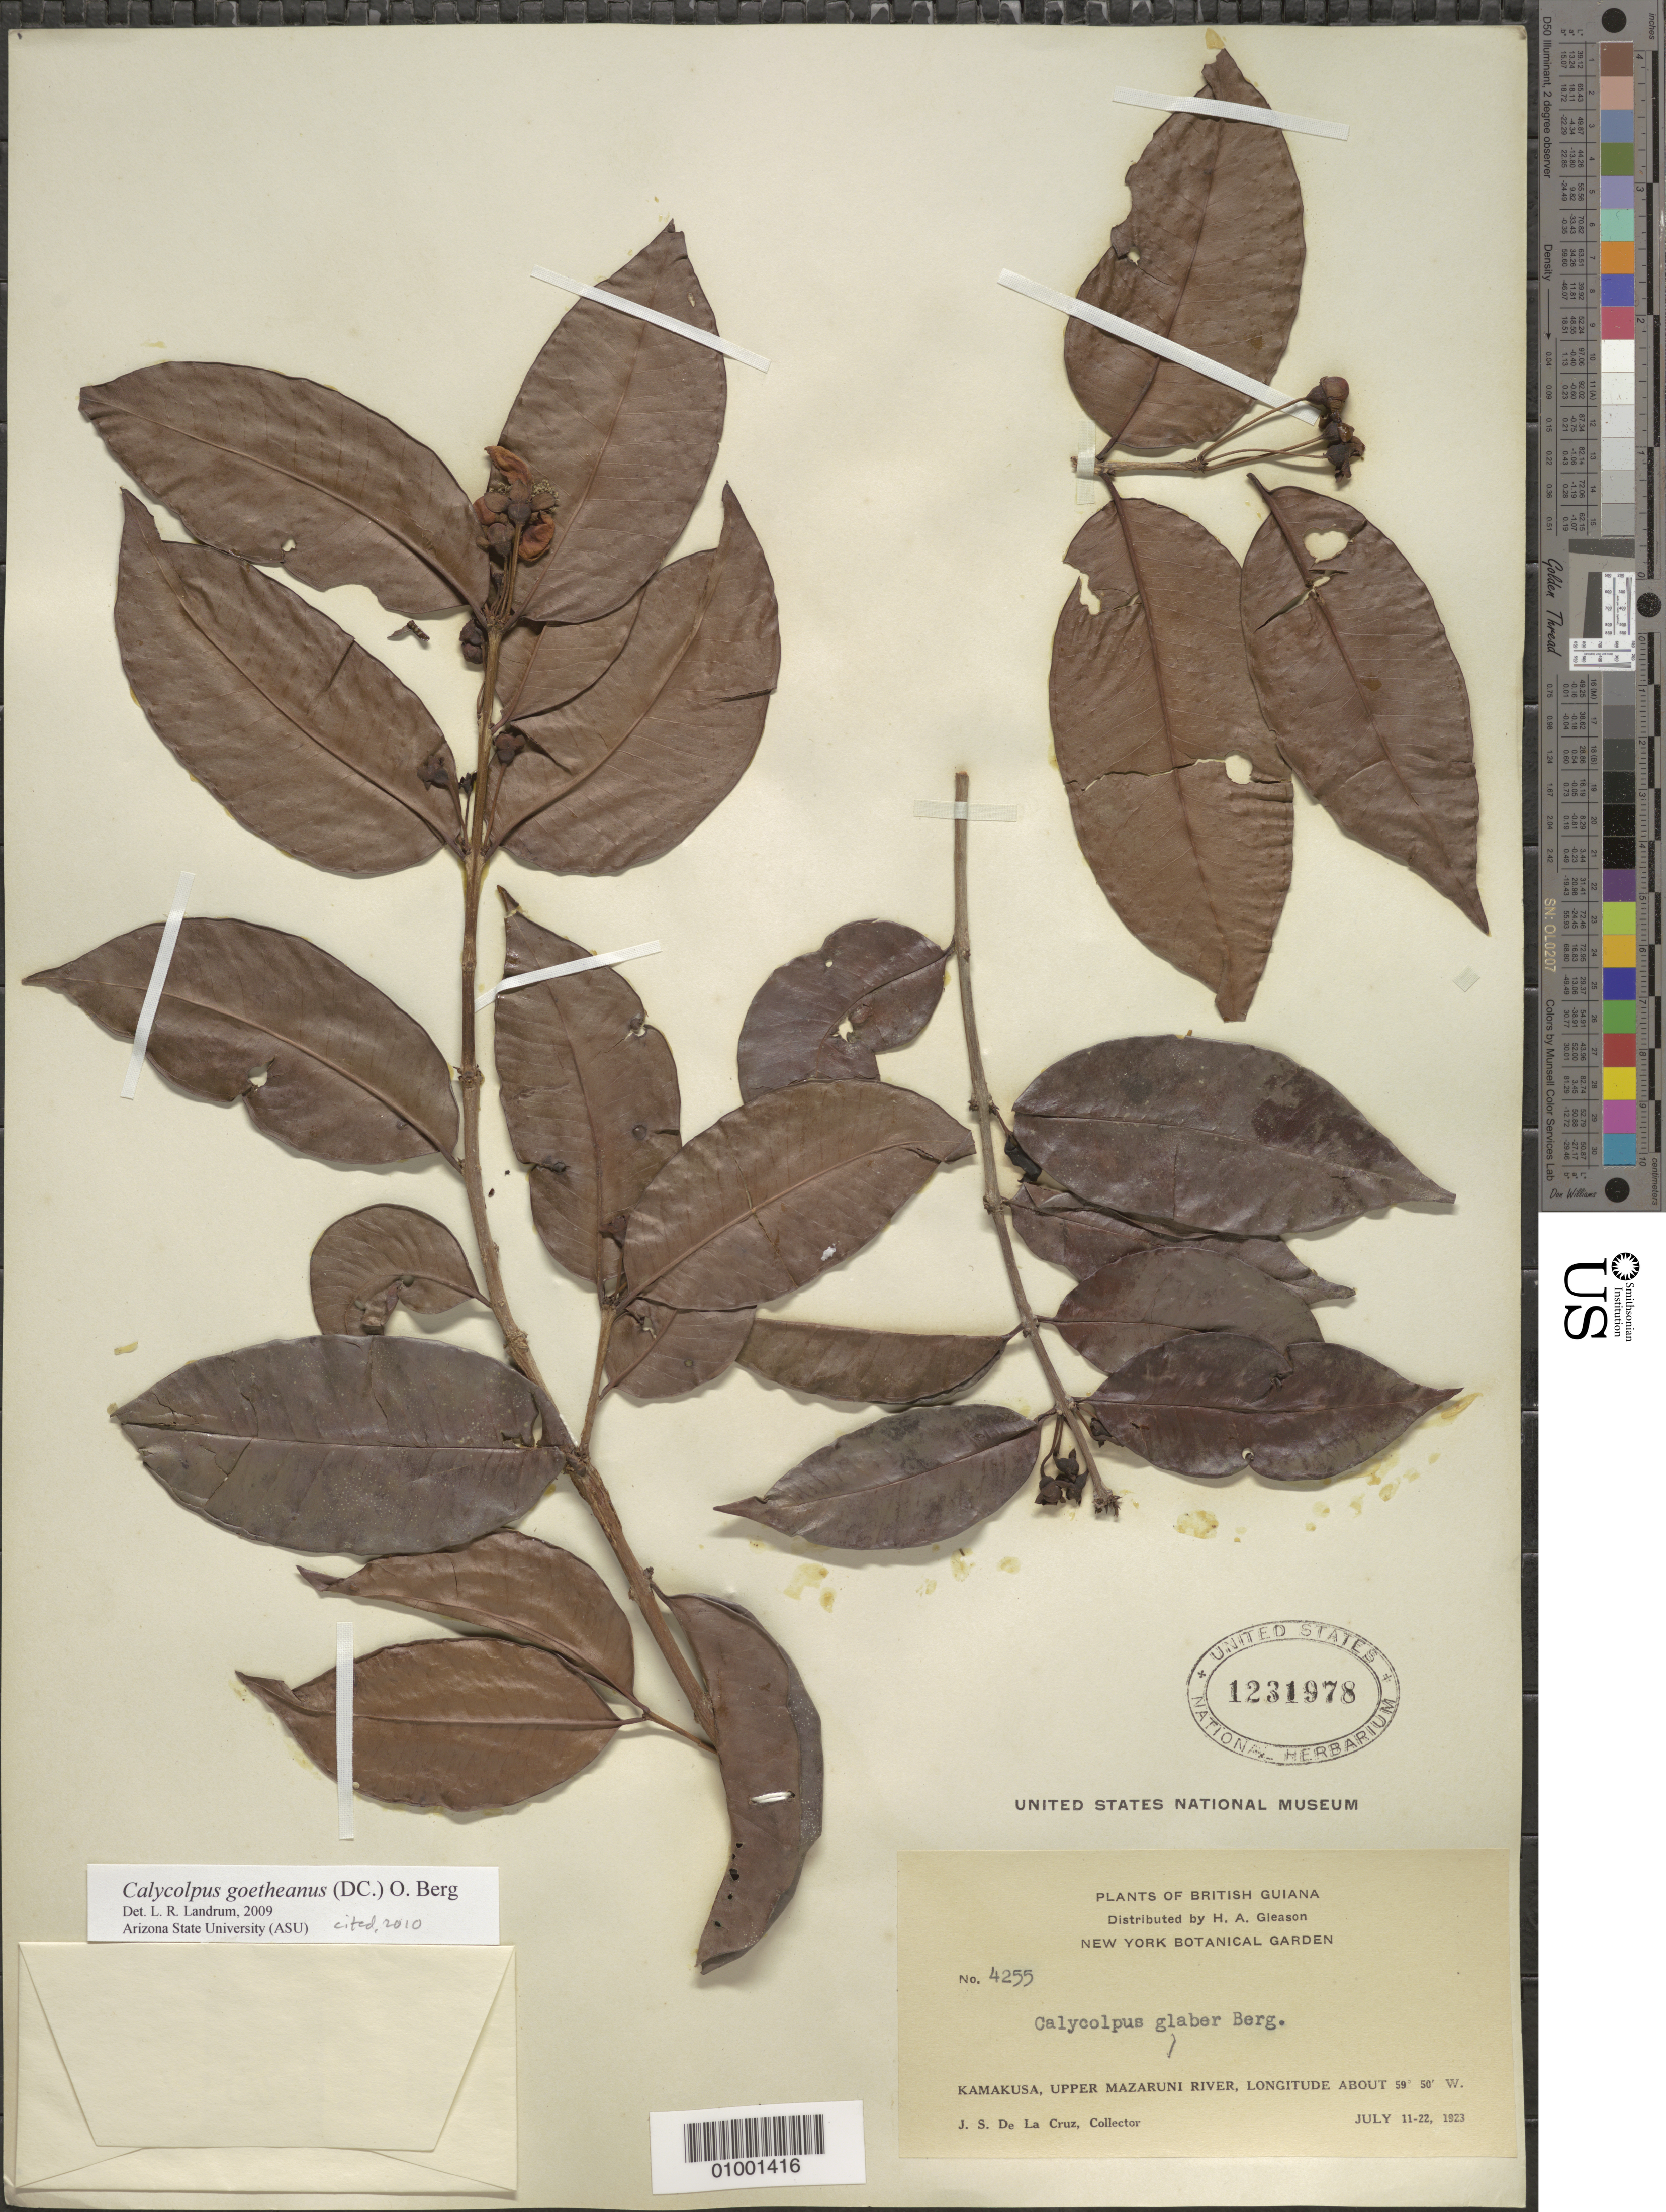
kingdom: Plantae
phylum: Tracheophyta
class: Magnoliopsida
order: Myrtales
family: Myrtaceae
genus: Calycolpus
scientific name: Calycolpus goetheanus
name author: (DC.) O. Berg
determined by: Landrum, L. R.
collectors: J. S. de la Cruz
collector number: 4255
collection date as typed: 11-Jul-23 to 22-Jul-23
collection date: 1923-07-11/1923-07-22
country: Guyana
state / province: Cuyuni-Mazaruni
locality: Kamakusa, Upper Mazaruni R.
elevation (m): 100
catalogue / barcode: US 1231978